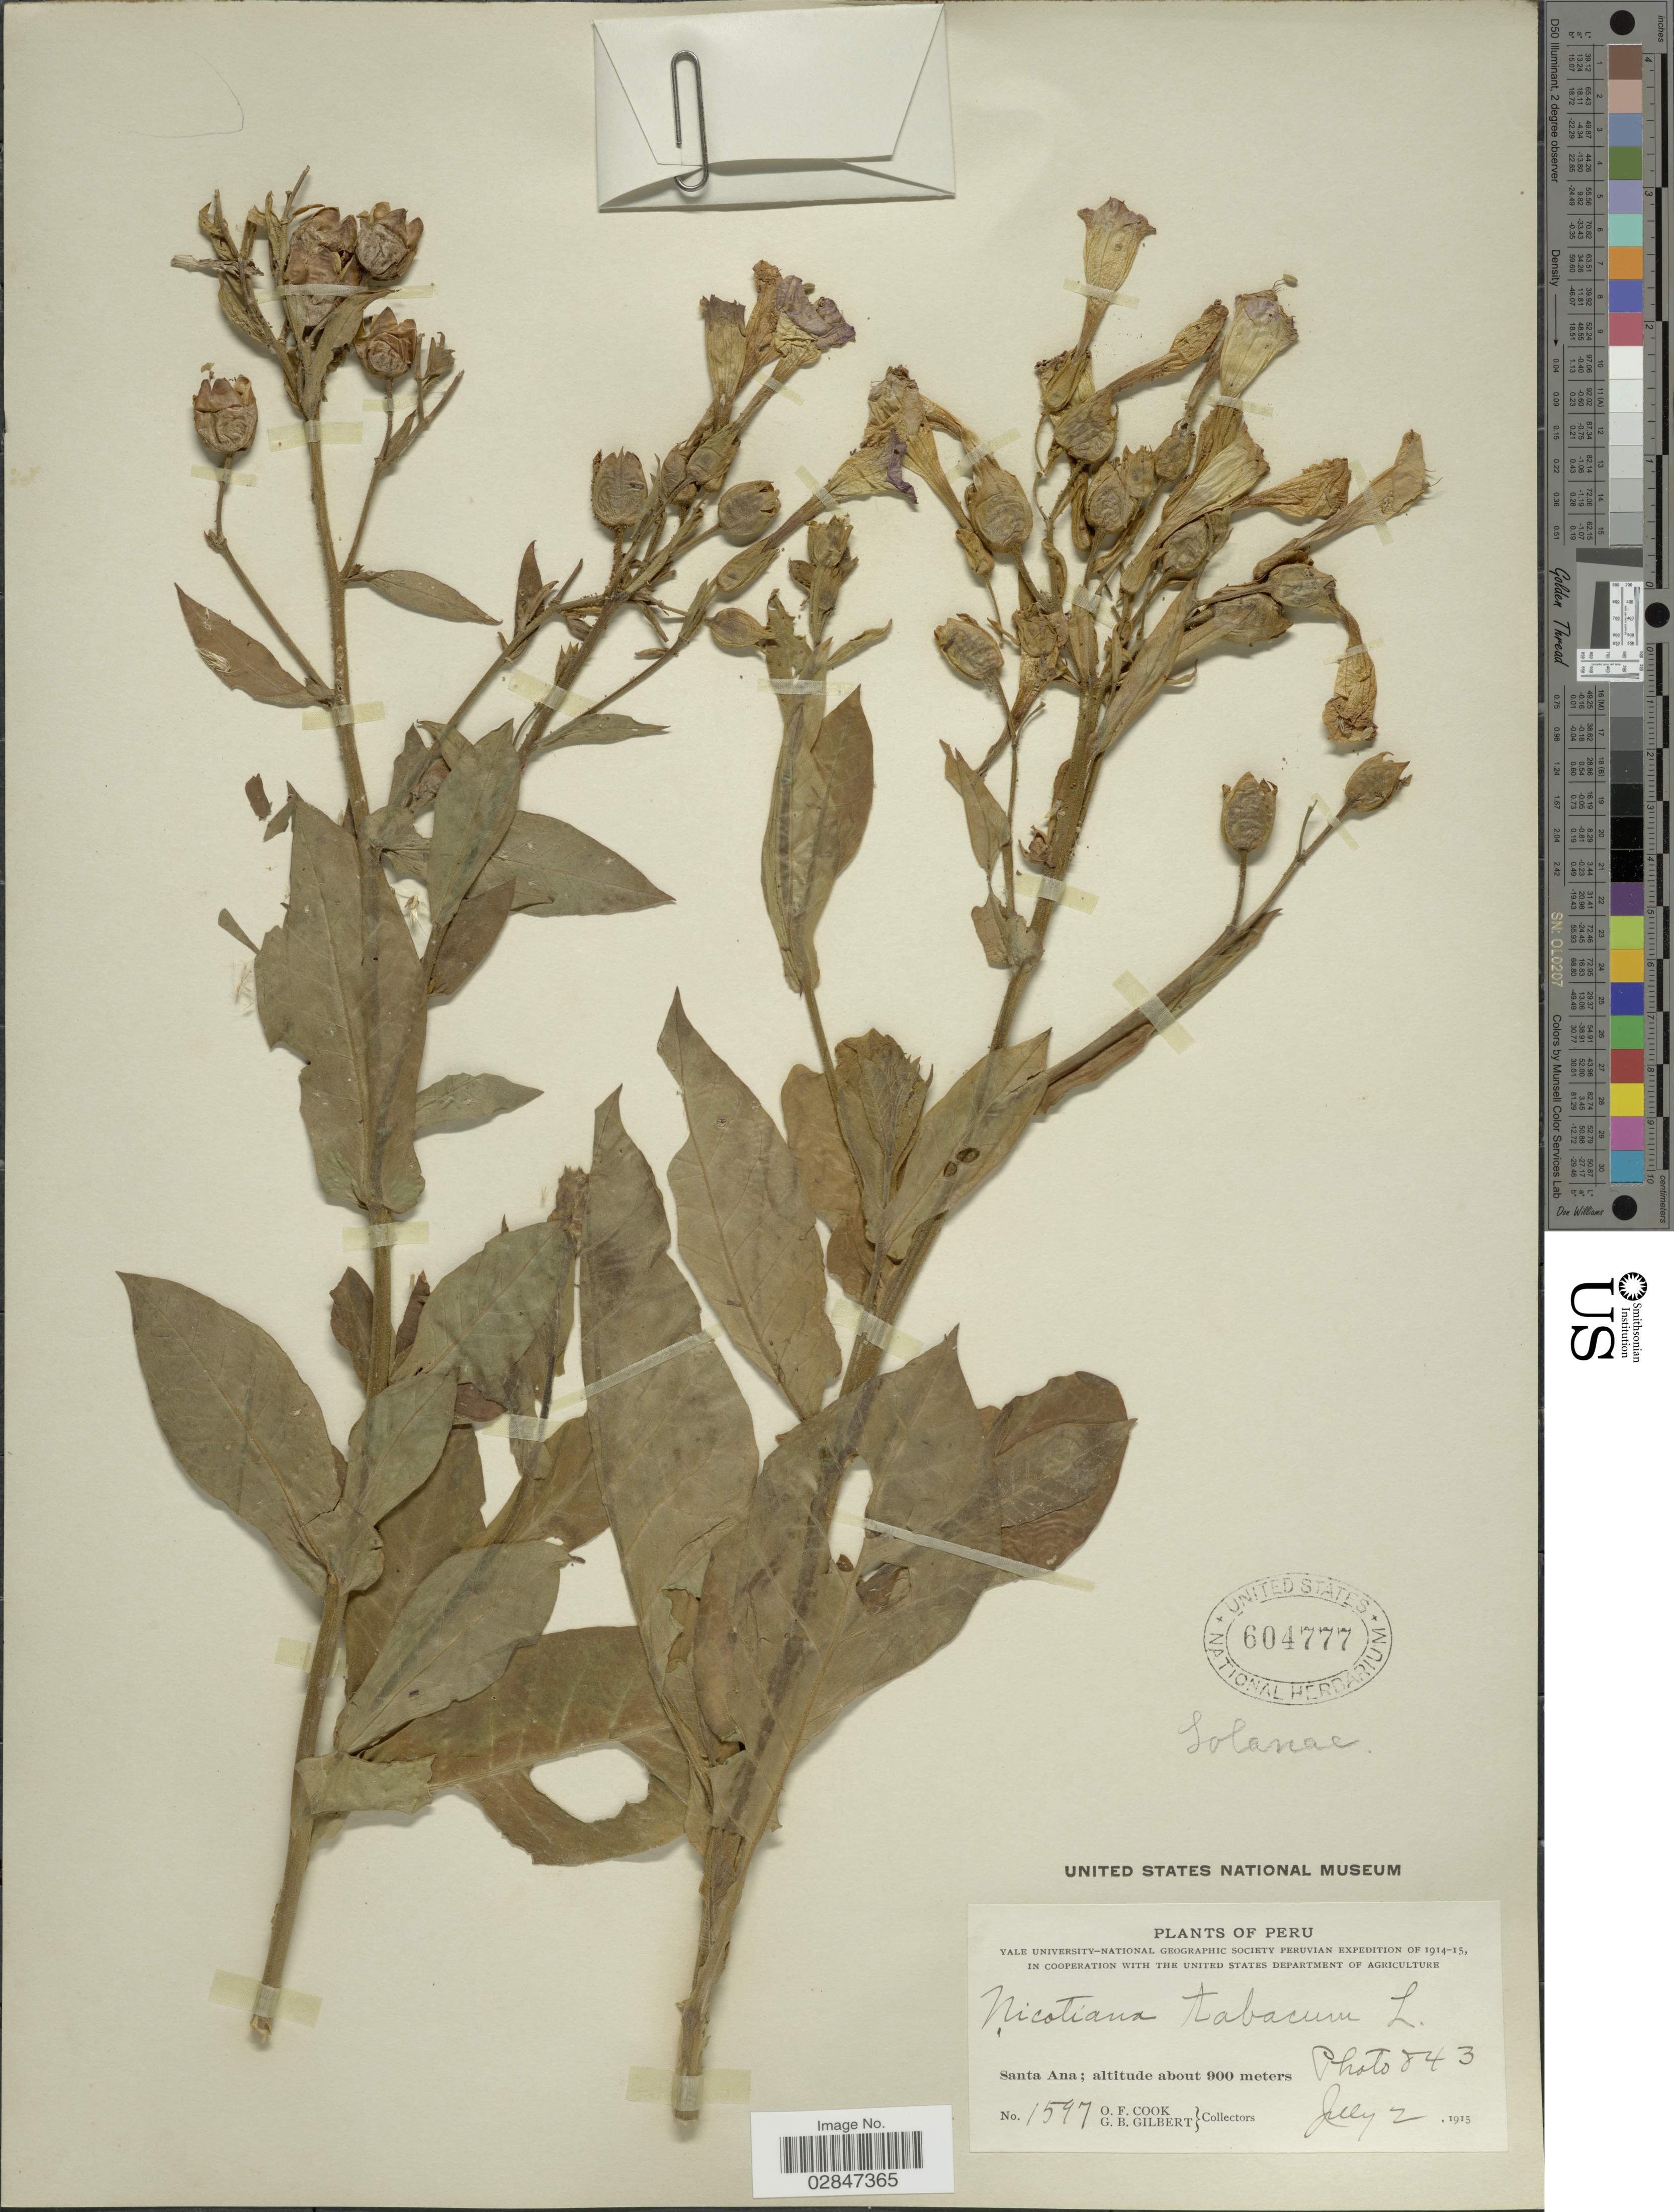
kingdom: Plantae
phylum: Tracheophyta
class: Magnoliopsida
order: Solanales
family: Solanaceae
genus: Nicotiana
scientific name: Nicotiana tabacum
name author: L.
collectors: O. F. Cook & G. B. Gilbert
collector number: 1597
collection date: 1915-07-02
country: Peru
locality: Santa Ana.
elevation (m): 900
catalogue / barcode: US 604777